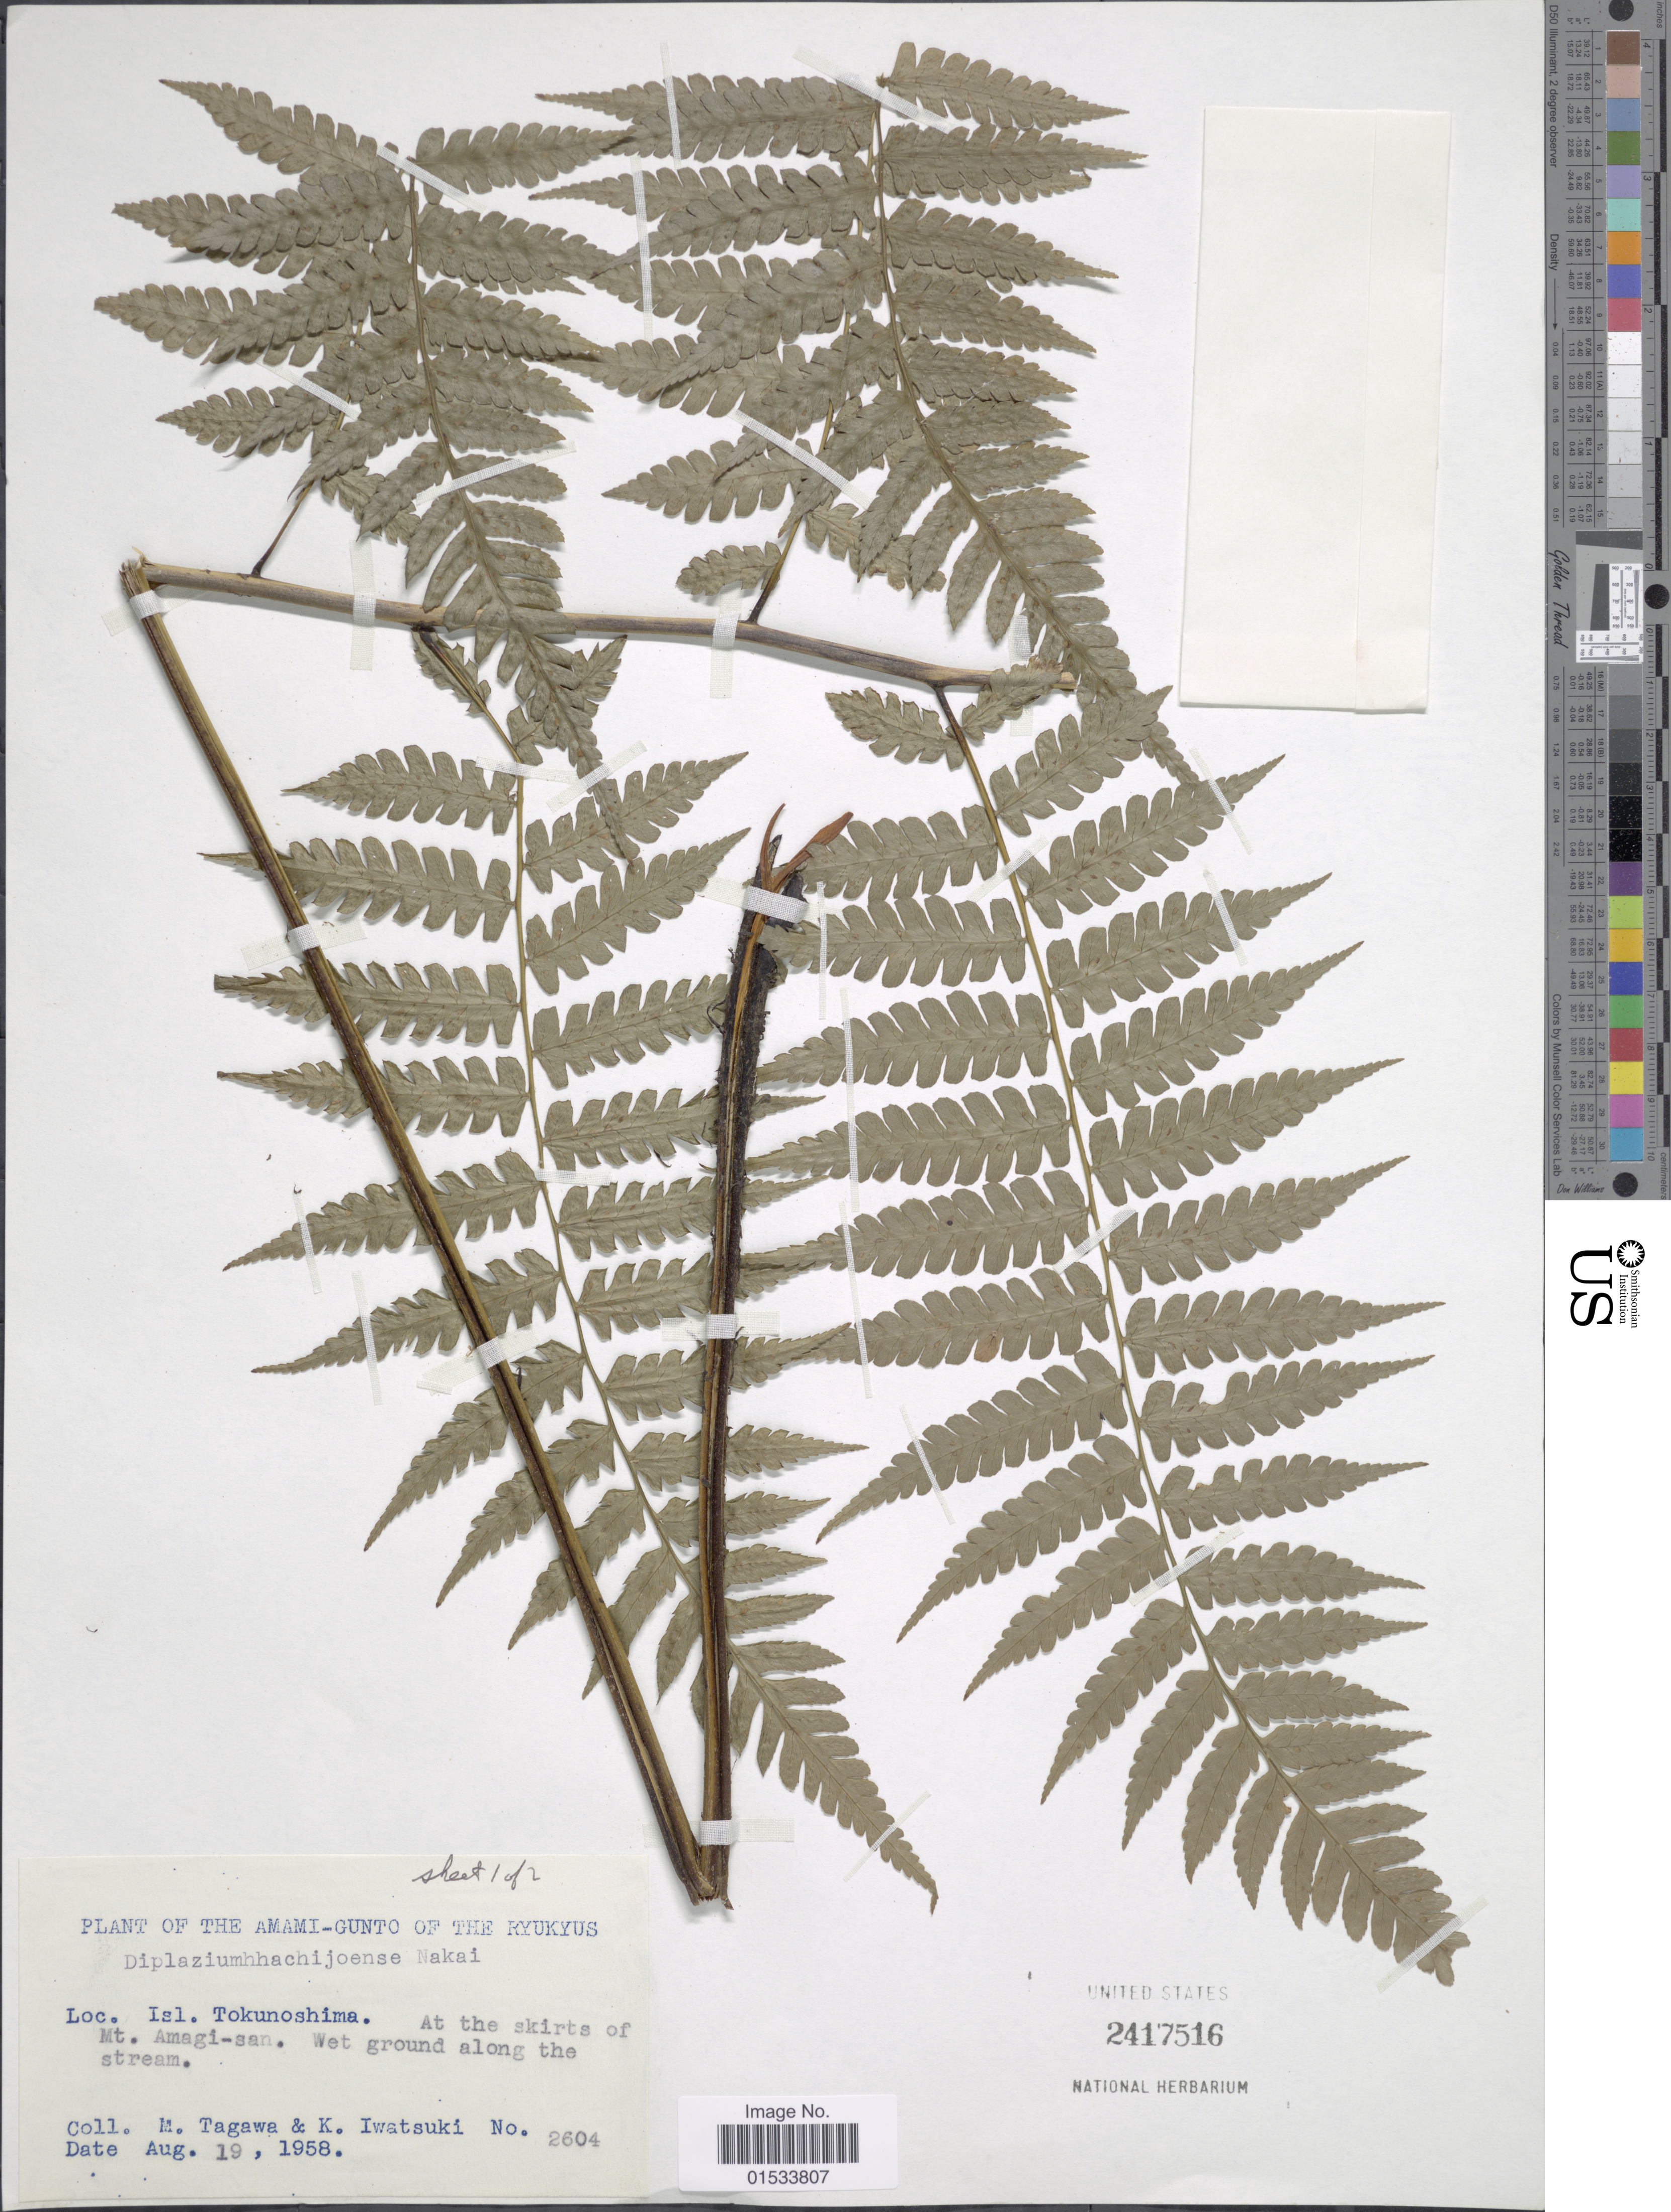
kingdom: Plantae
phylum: Tracheophyta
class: Polypodiopsida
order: Polypodiales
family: Athyriaceae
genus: Diplazium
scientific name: Diplazium hachijoense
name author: Nakai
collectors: M. Tagawa & K. Iwatsuki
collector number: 2604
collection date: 1958-08-19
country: Japan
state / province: Okinawa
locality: Amami- Gunto of the Ryukyus, Isl. Tokunoshima, at the skirts of Mt, Amagi- san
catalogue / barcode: US 2417516